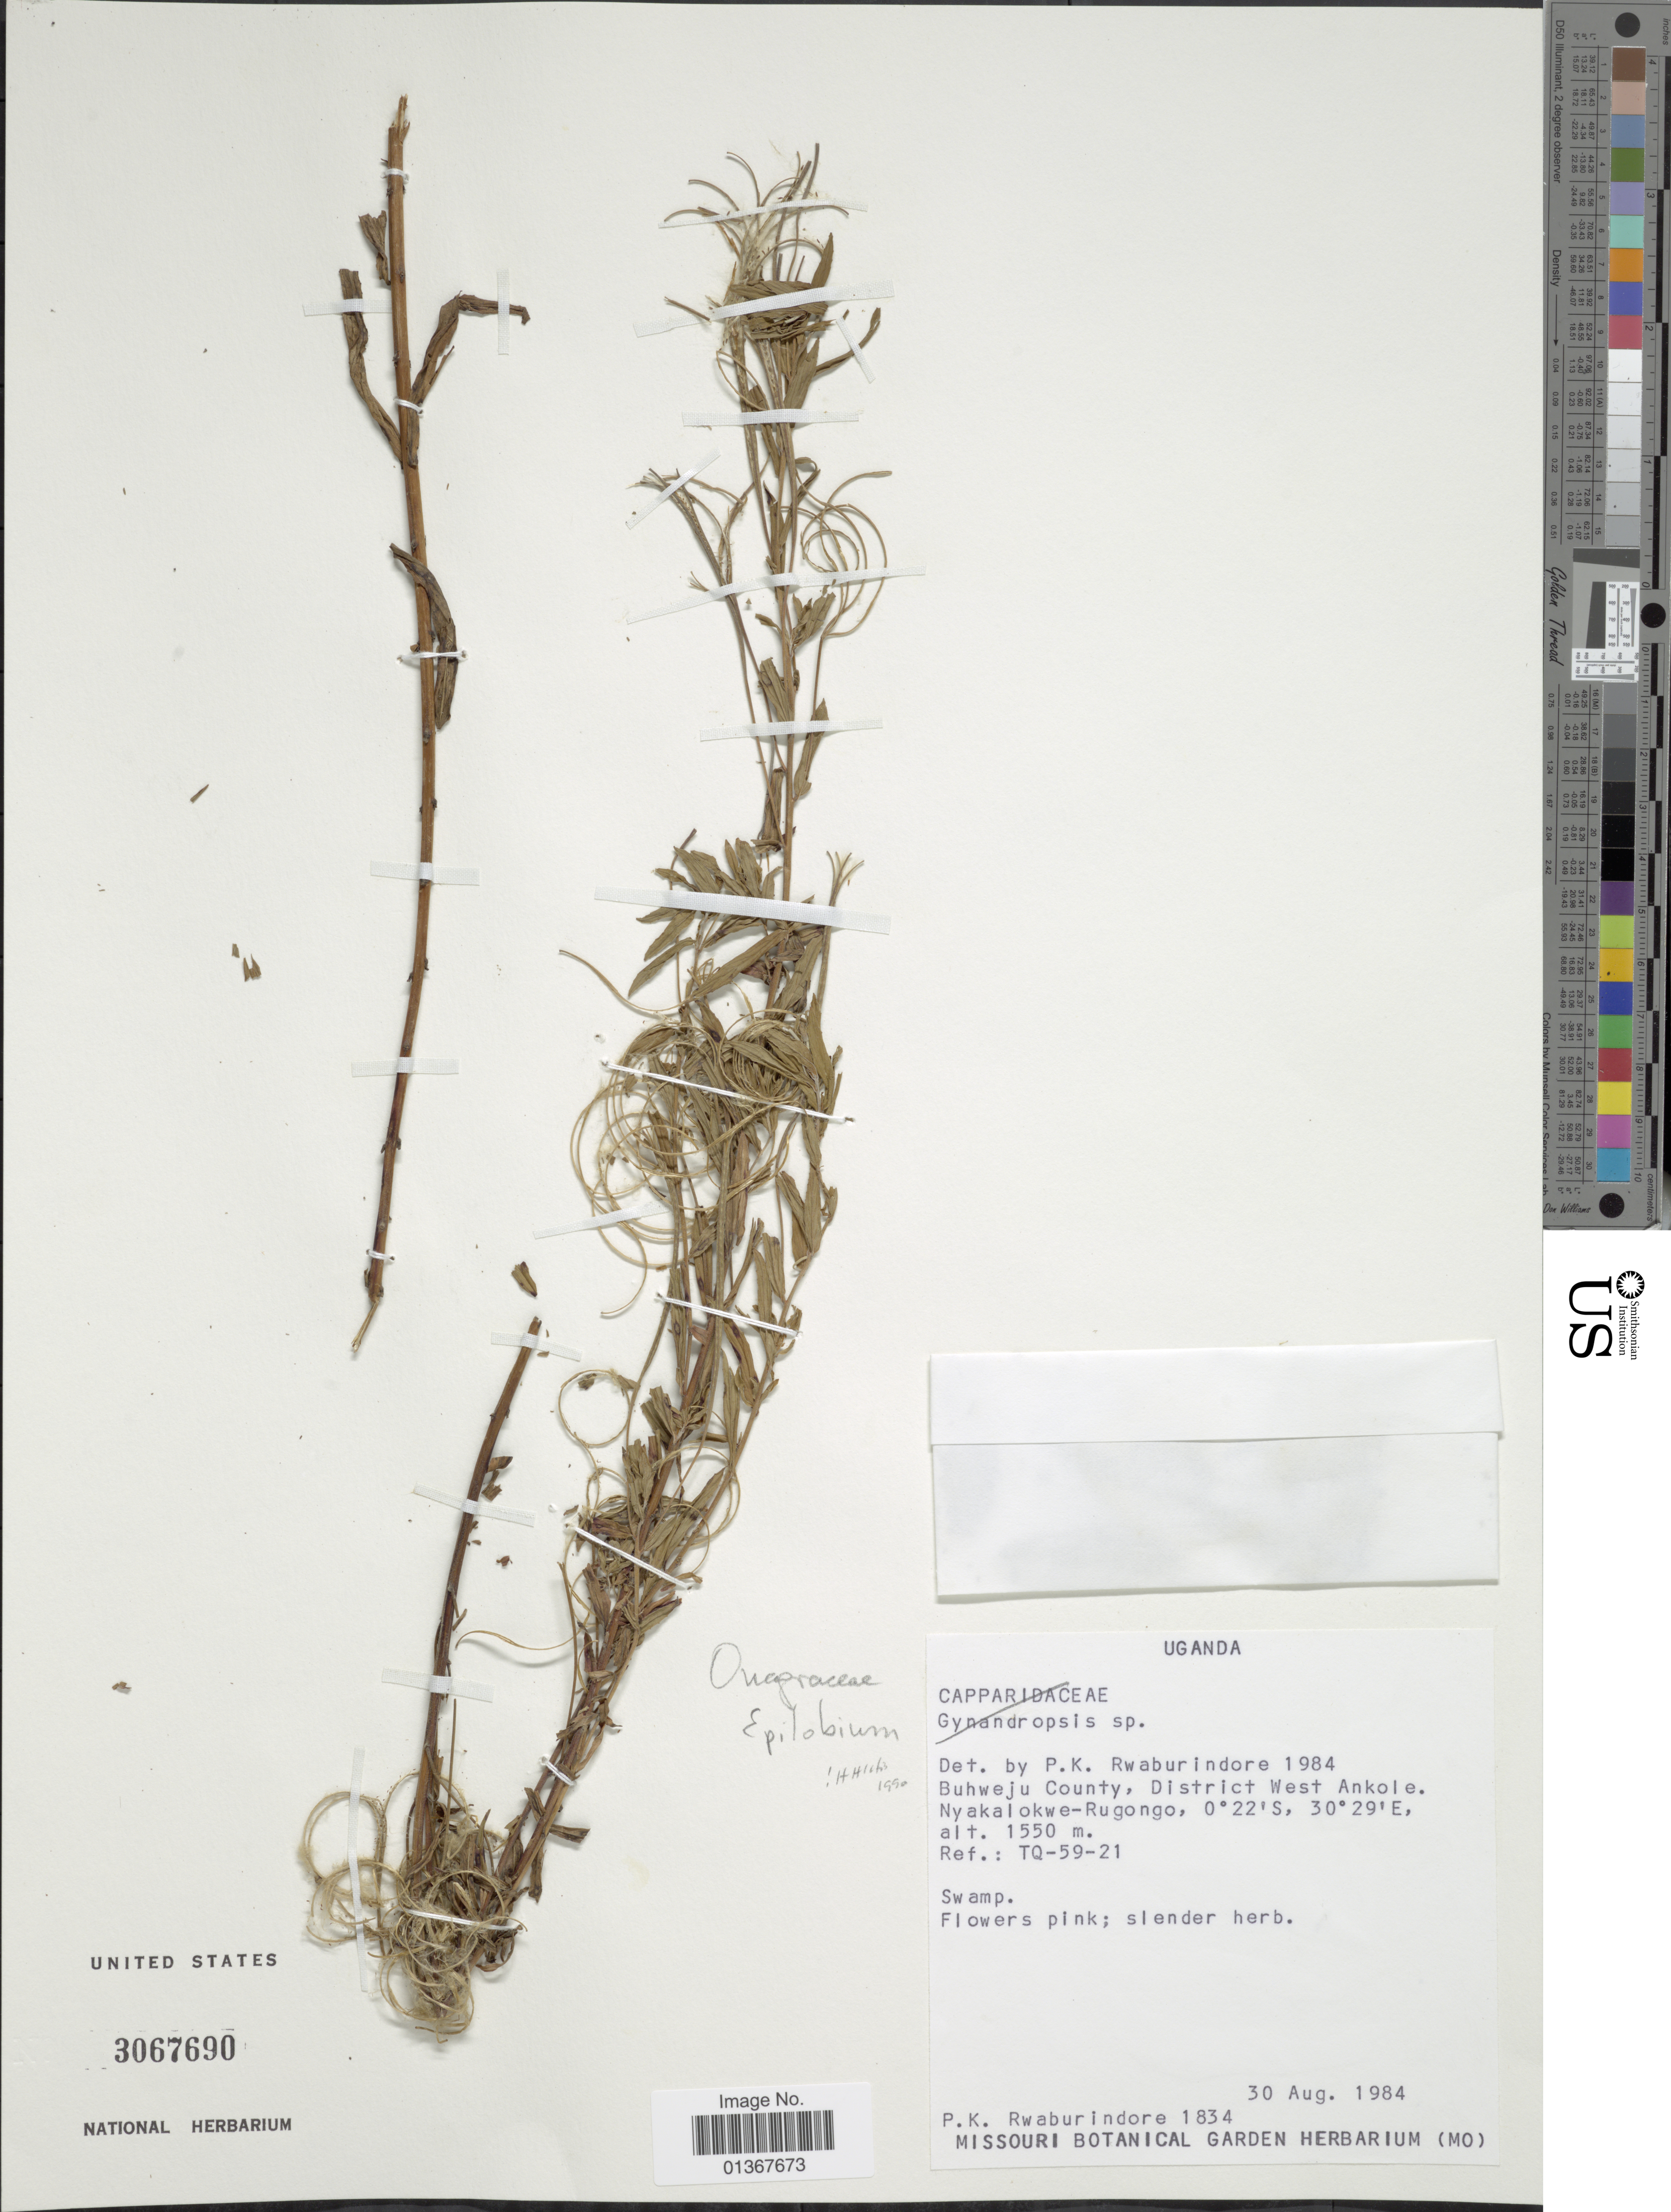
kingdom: Plantae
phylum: Tracheophyta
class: Magnoliopsida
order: Myrtales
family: Onagraceae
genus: Epilobium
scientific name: Epilobium sp.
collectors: P. Rwaburindore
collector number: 1834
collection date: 1984-08-30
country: Uganda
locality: Buhweju County, District West Ankole. Nyakalokwe-Rugongo.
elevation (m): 1550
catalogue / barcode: US 3067690